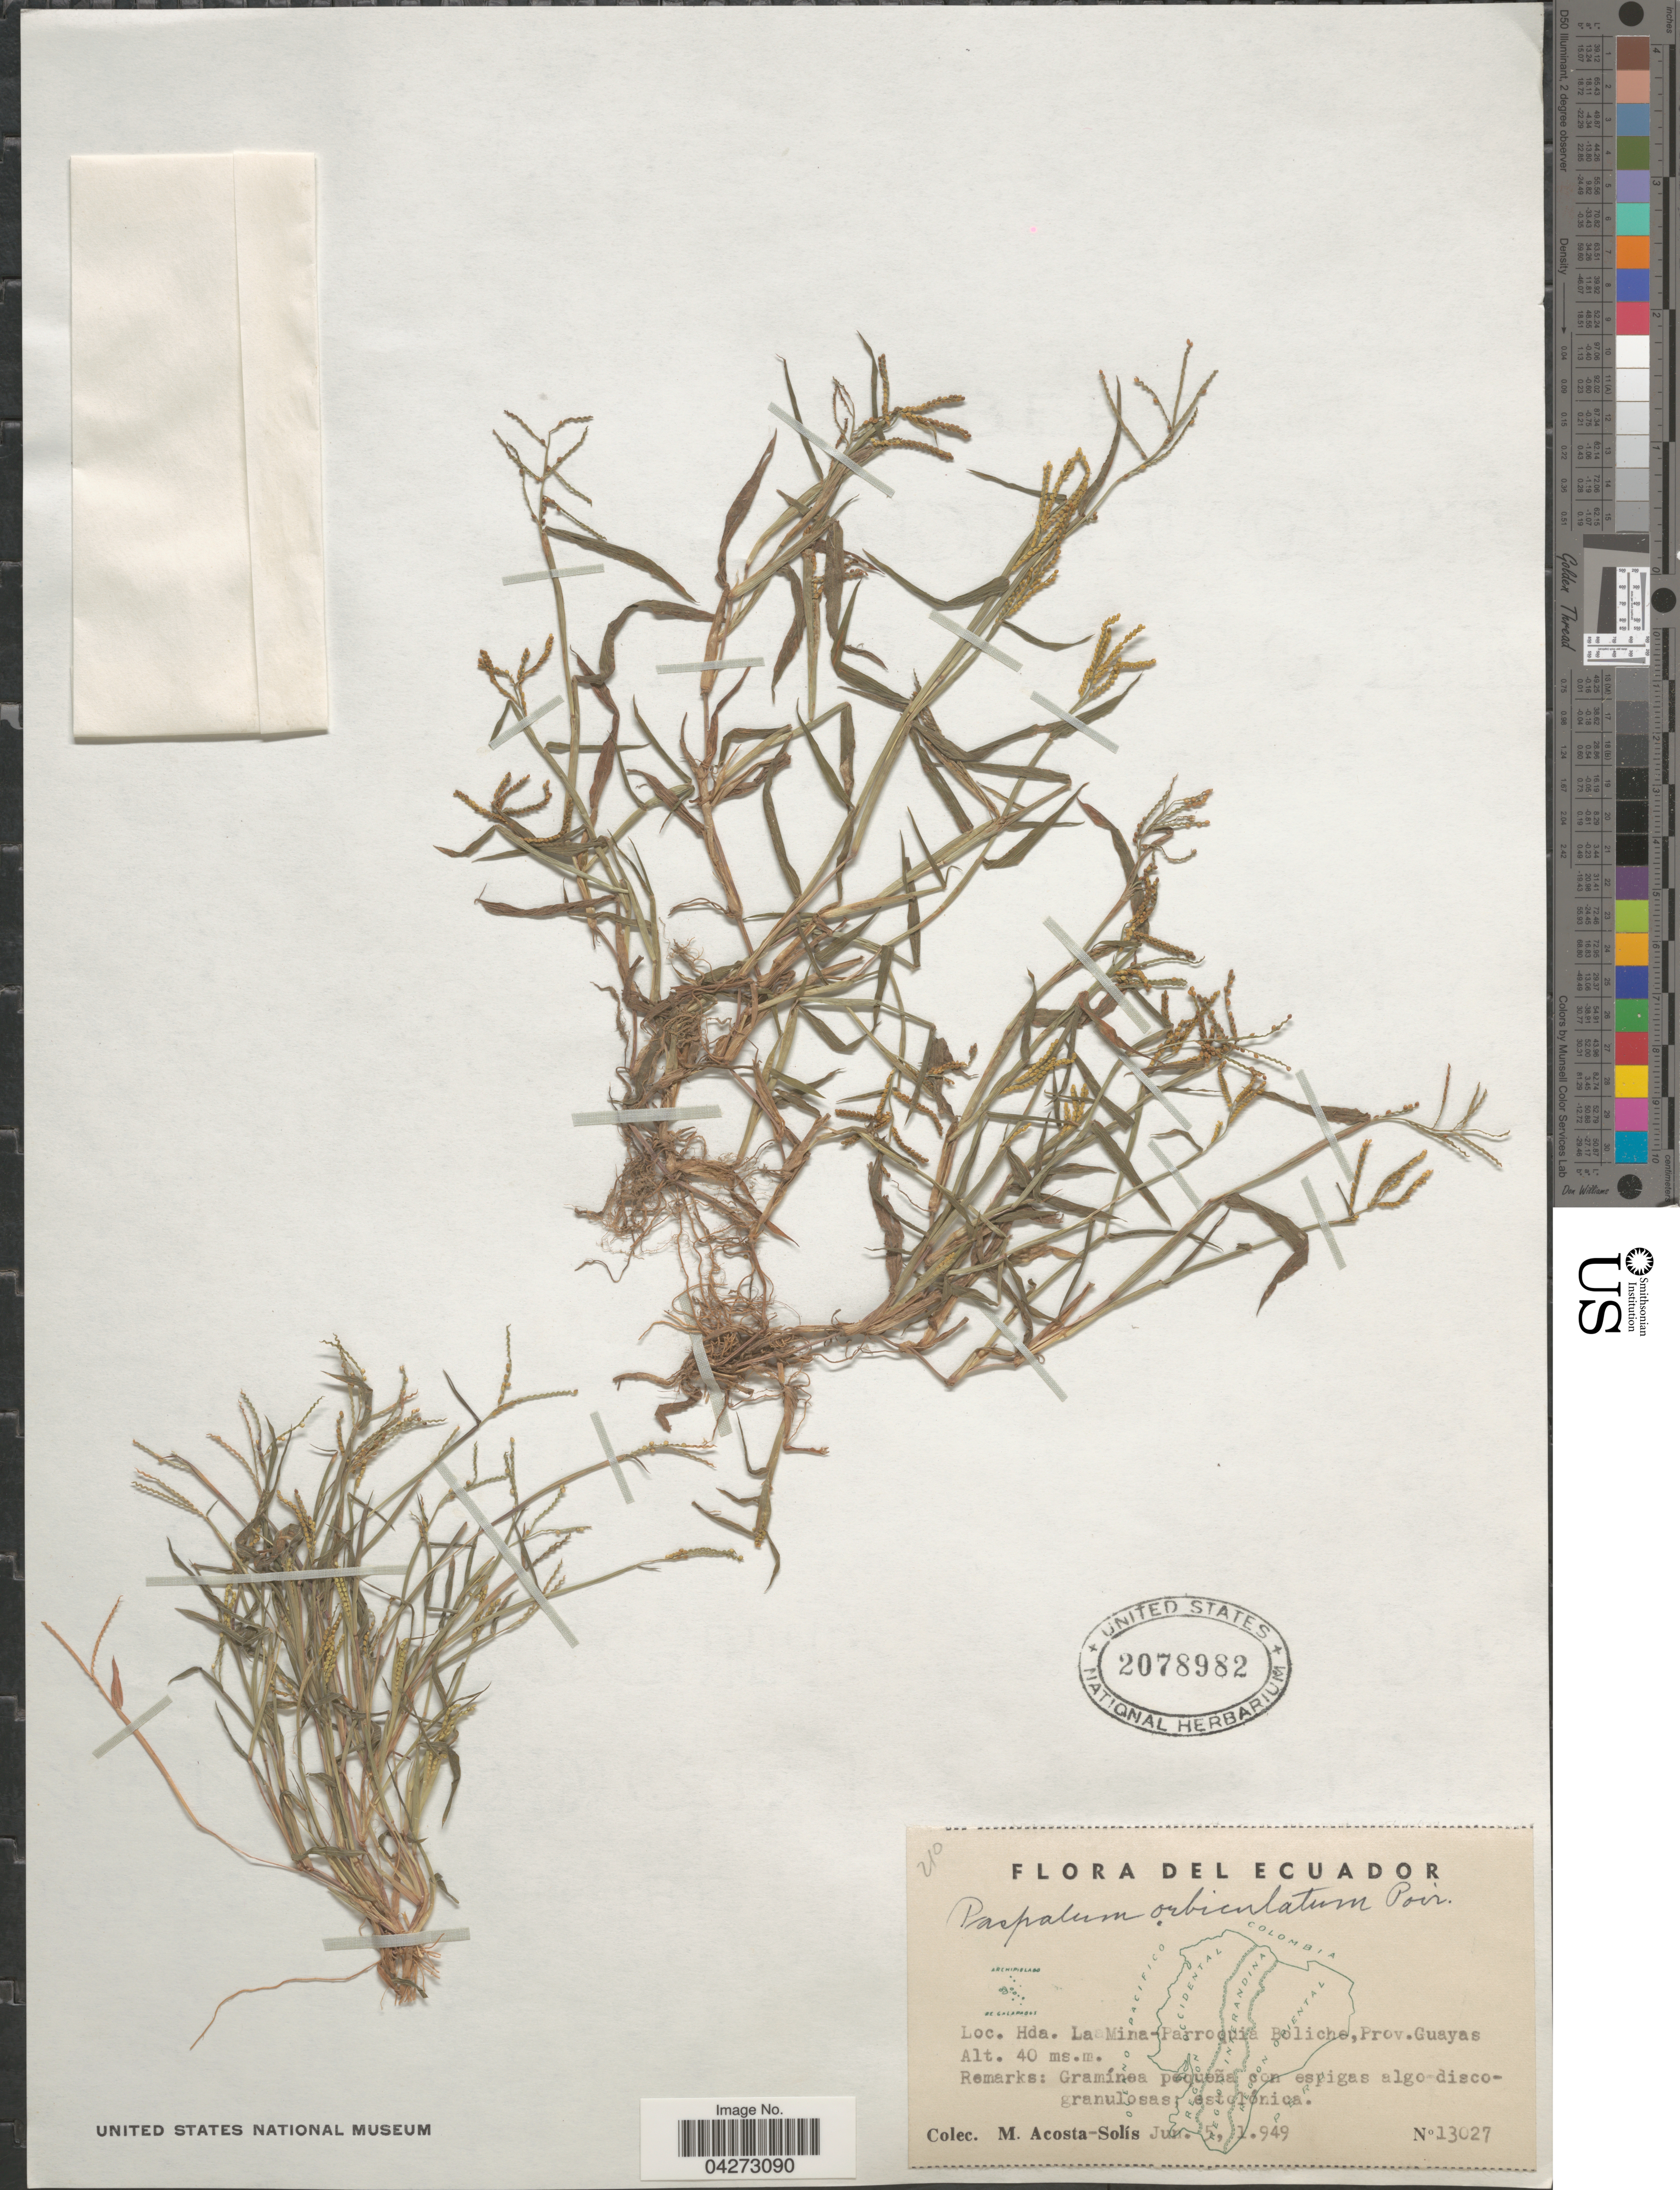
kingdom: Plantae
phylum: Tracheophyta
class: Liliopsida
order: Poales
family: Poaceae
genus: Paspalum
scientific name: Paspalum orbiculatum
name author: Poir.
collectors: M. Acosta Solis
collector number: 13027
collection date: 1949-06-05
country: Ecuador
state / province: Guayas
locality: Hda. La Mina - Parroquia Boliche.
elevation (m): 40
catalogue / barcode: US 2078982